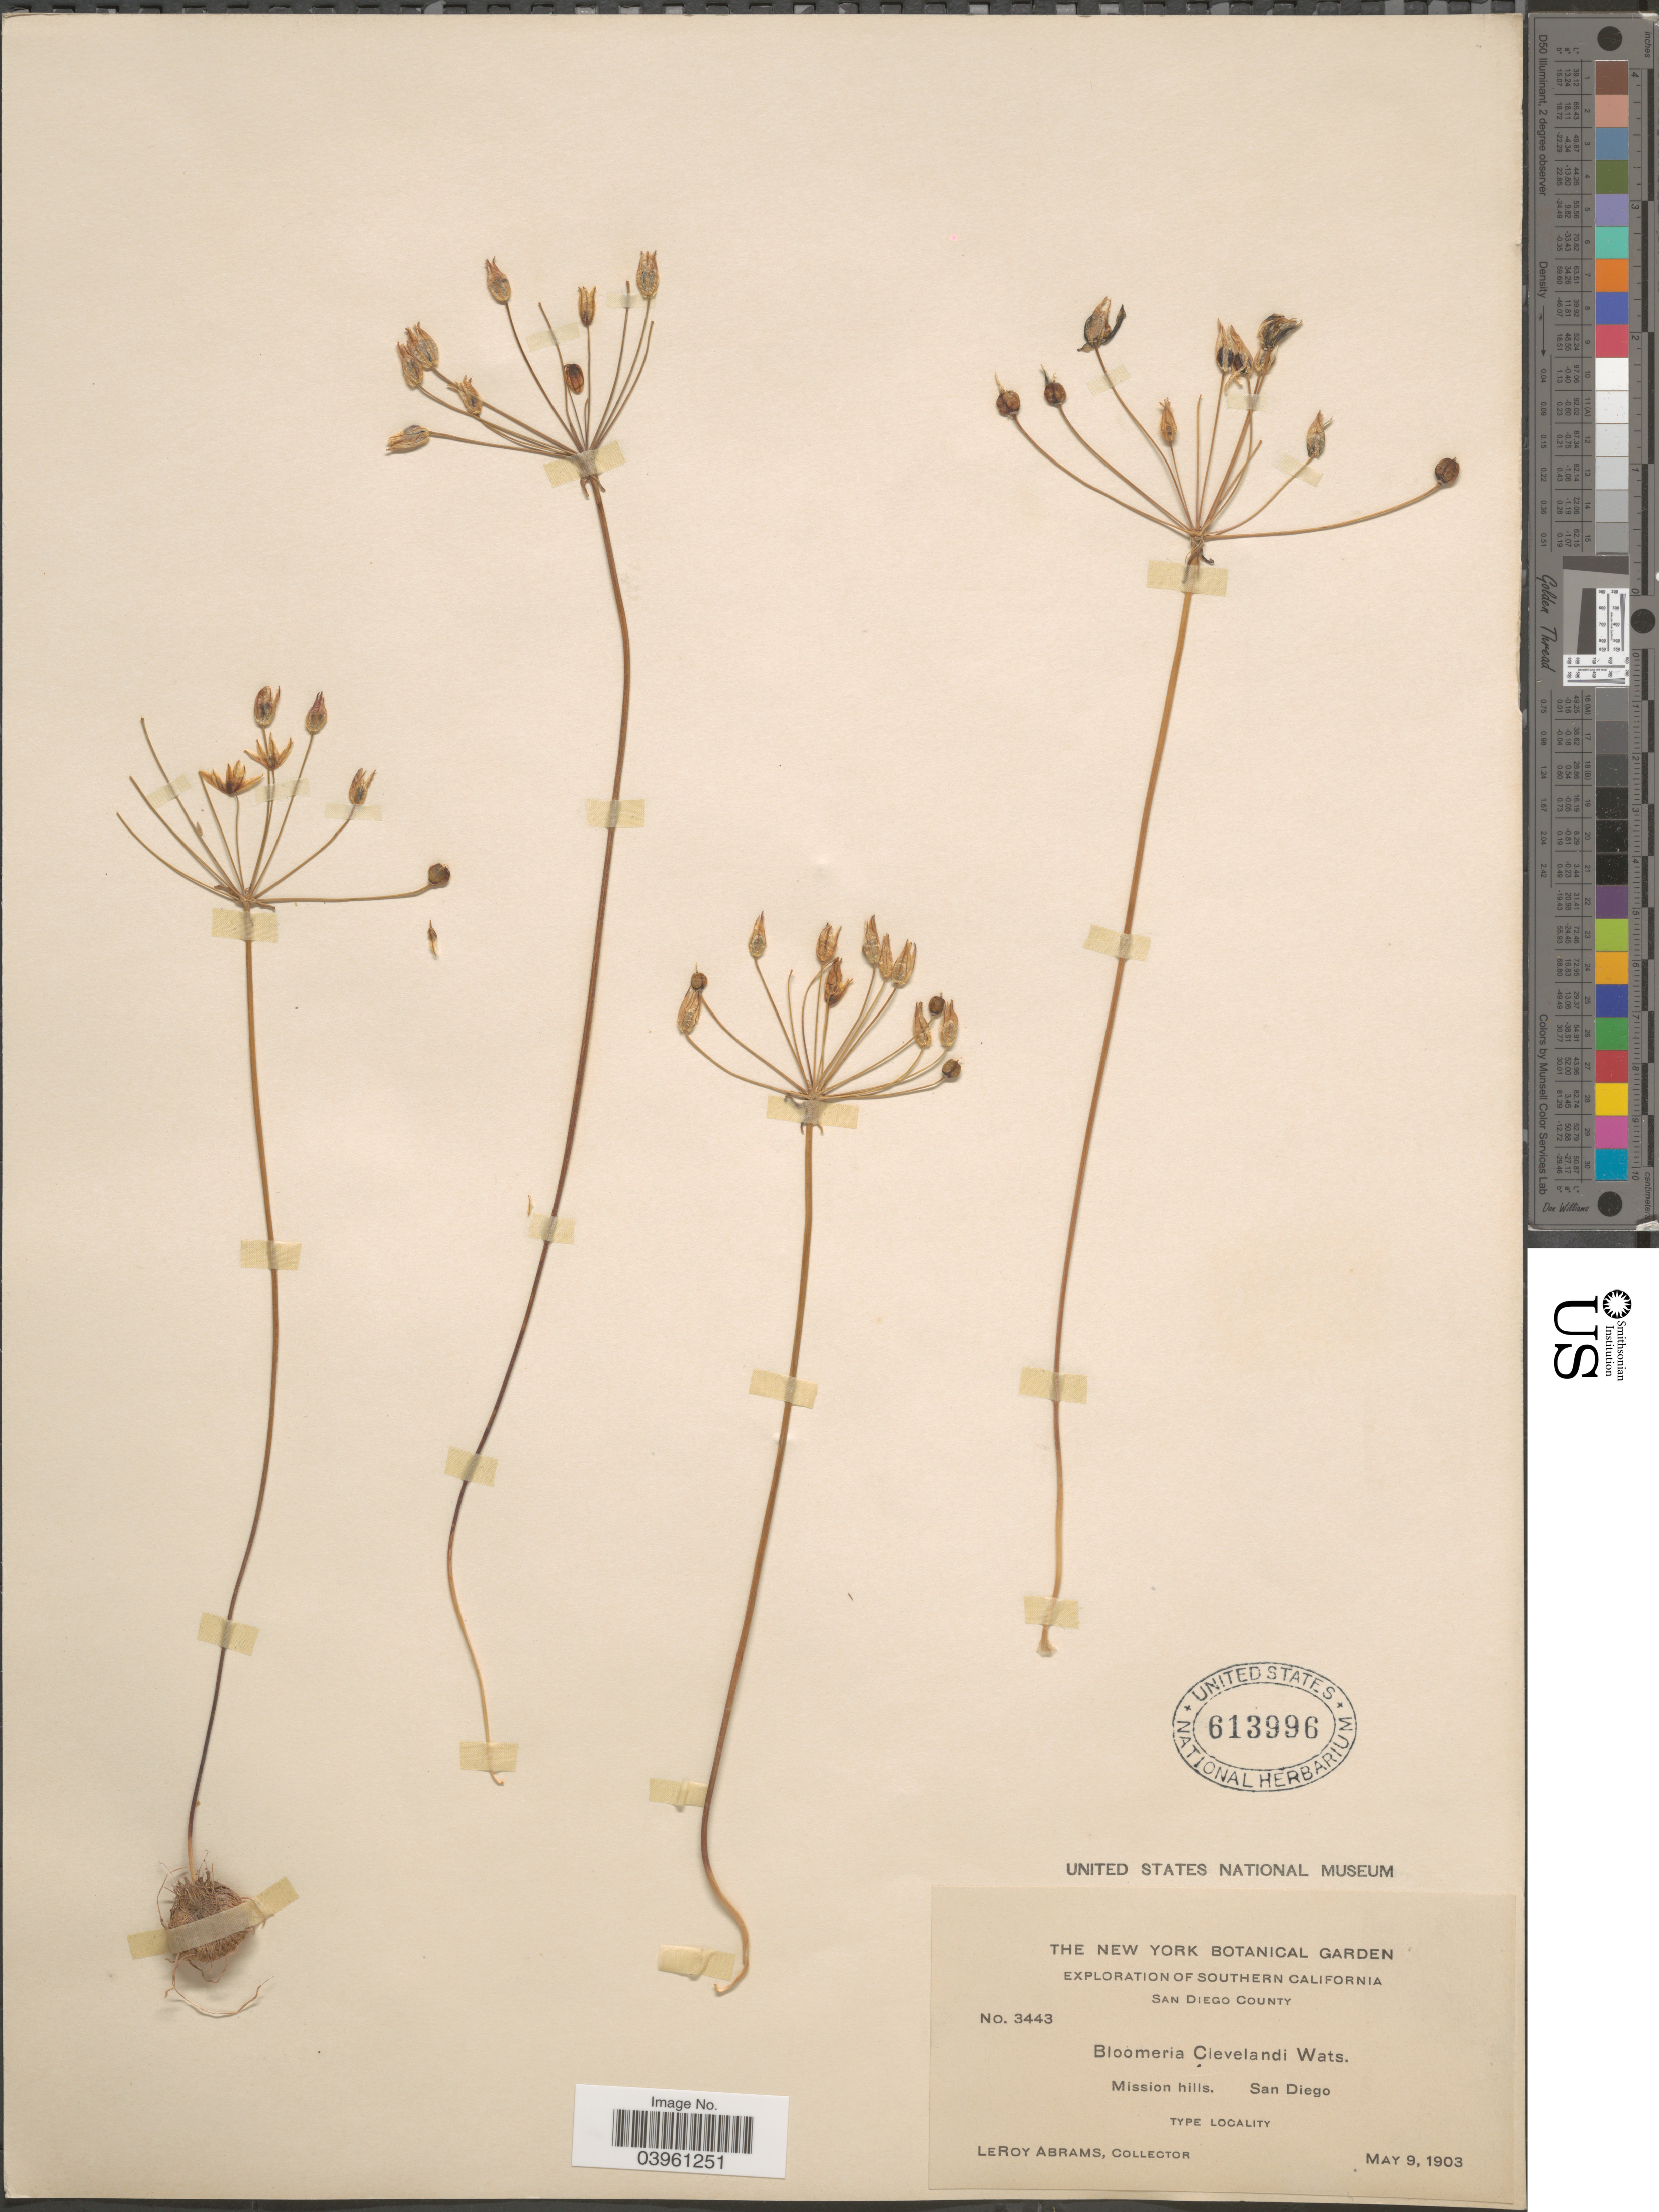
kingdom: Plantae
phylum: Tracheophyta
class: Liliopsida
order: Asparagales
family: Asparagaceae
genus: Bloomeria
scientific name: Bloomeria clevelandii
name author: S. Watson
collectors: L. Abrams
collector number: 3443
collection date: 1903-05-09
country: United States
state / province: California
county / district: San Diego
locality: Southern California. San Diego County. Mission hills. San Diego.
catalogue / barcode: US 613996